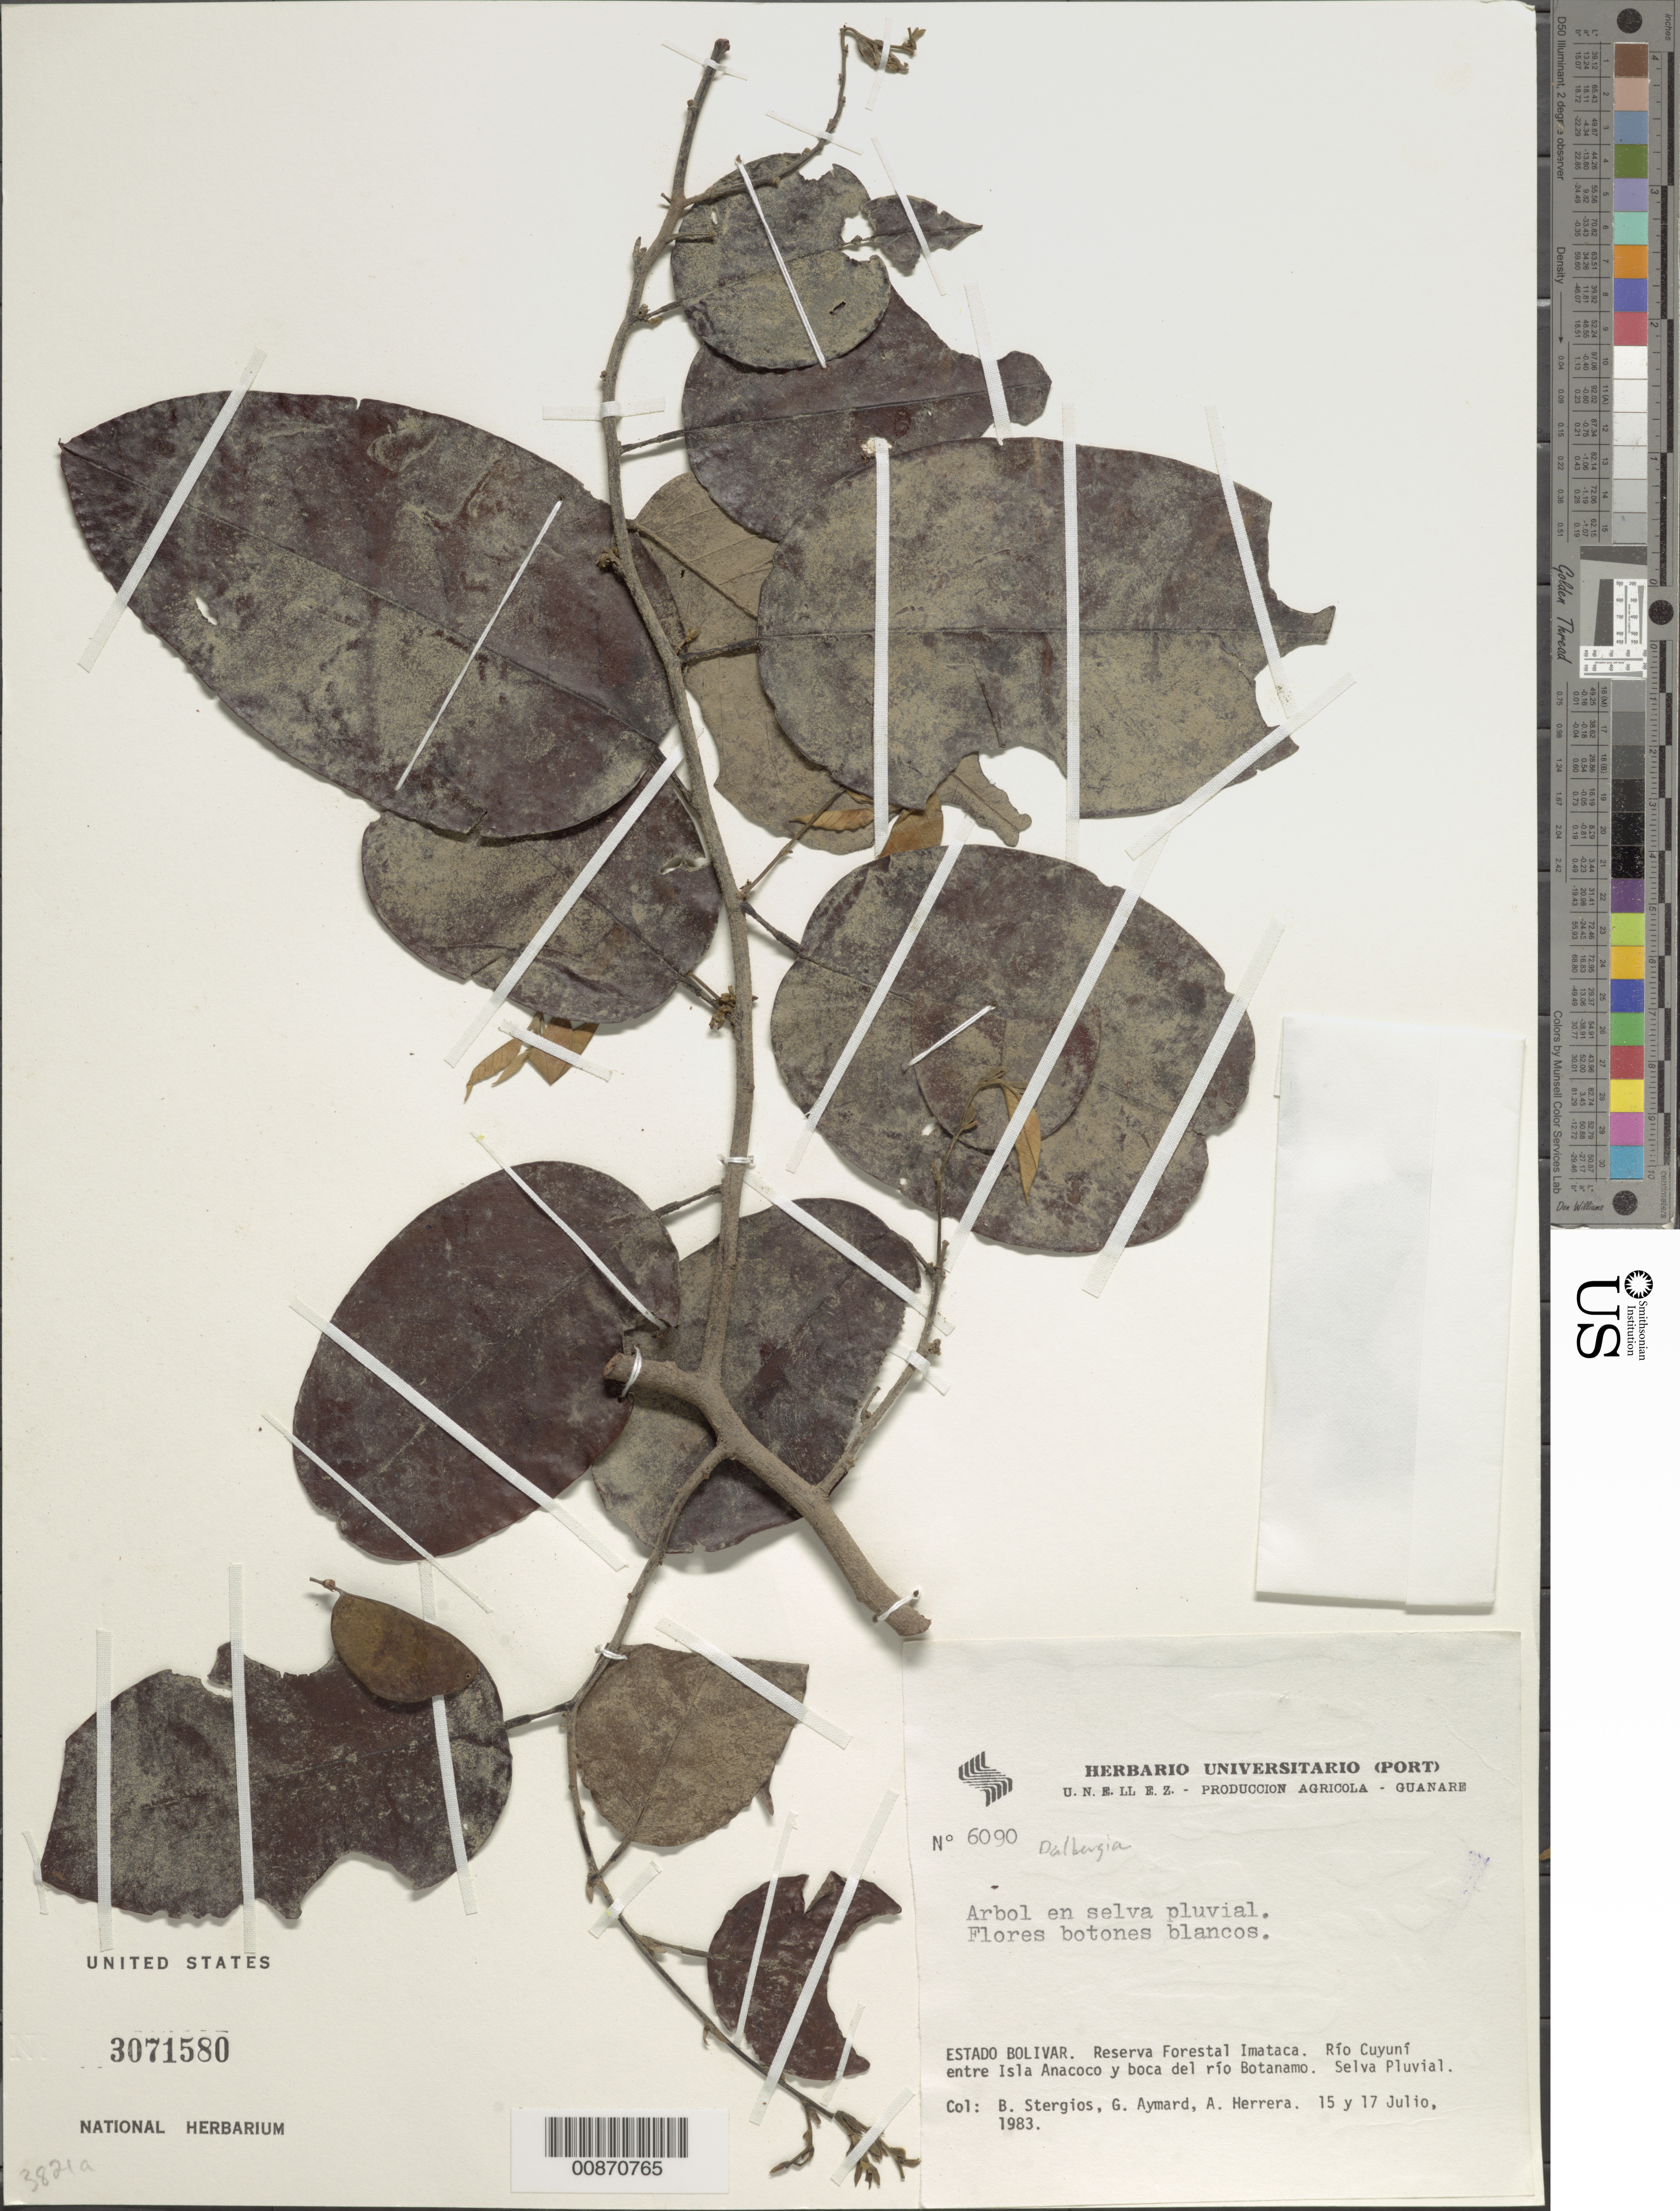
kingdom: Plantae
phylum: Tracheophyta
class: Magnoliopsida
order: Fabales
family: Fabaceae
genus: Dalbergia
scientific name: Dalbergia sp.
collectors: B. G. Stergios, G. A. Aymard & A. Herrera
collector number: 6090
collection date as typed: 15-Jul-83 and 17-Jul-83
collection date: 1983-07-15,1983-07-17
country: Venezuela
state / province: Bolívar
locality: Reserva Forestal Imataca, Río Cuyuni, entre Isla Anacoco y boca del Río Botanamo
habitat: Selva pluvial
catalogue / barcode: US 3071580